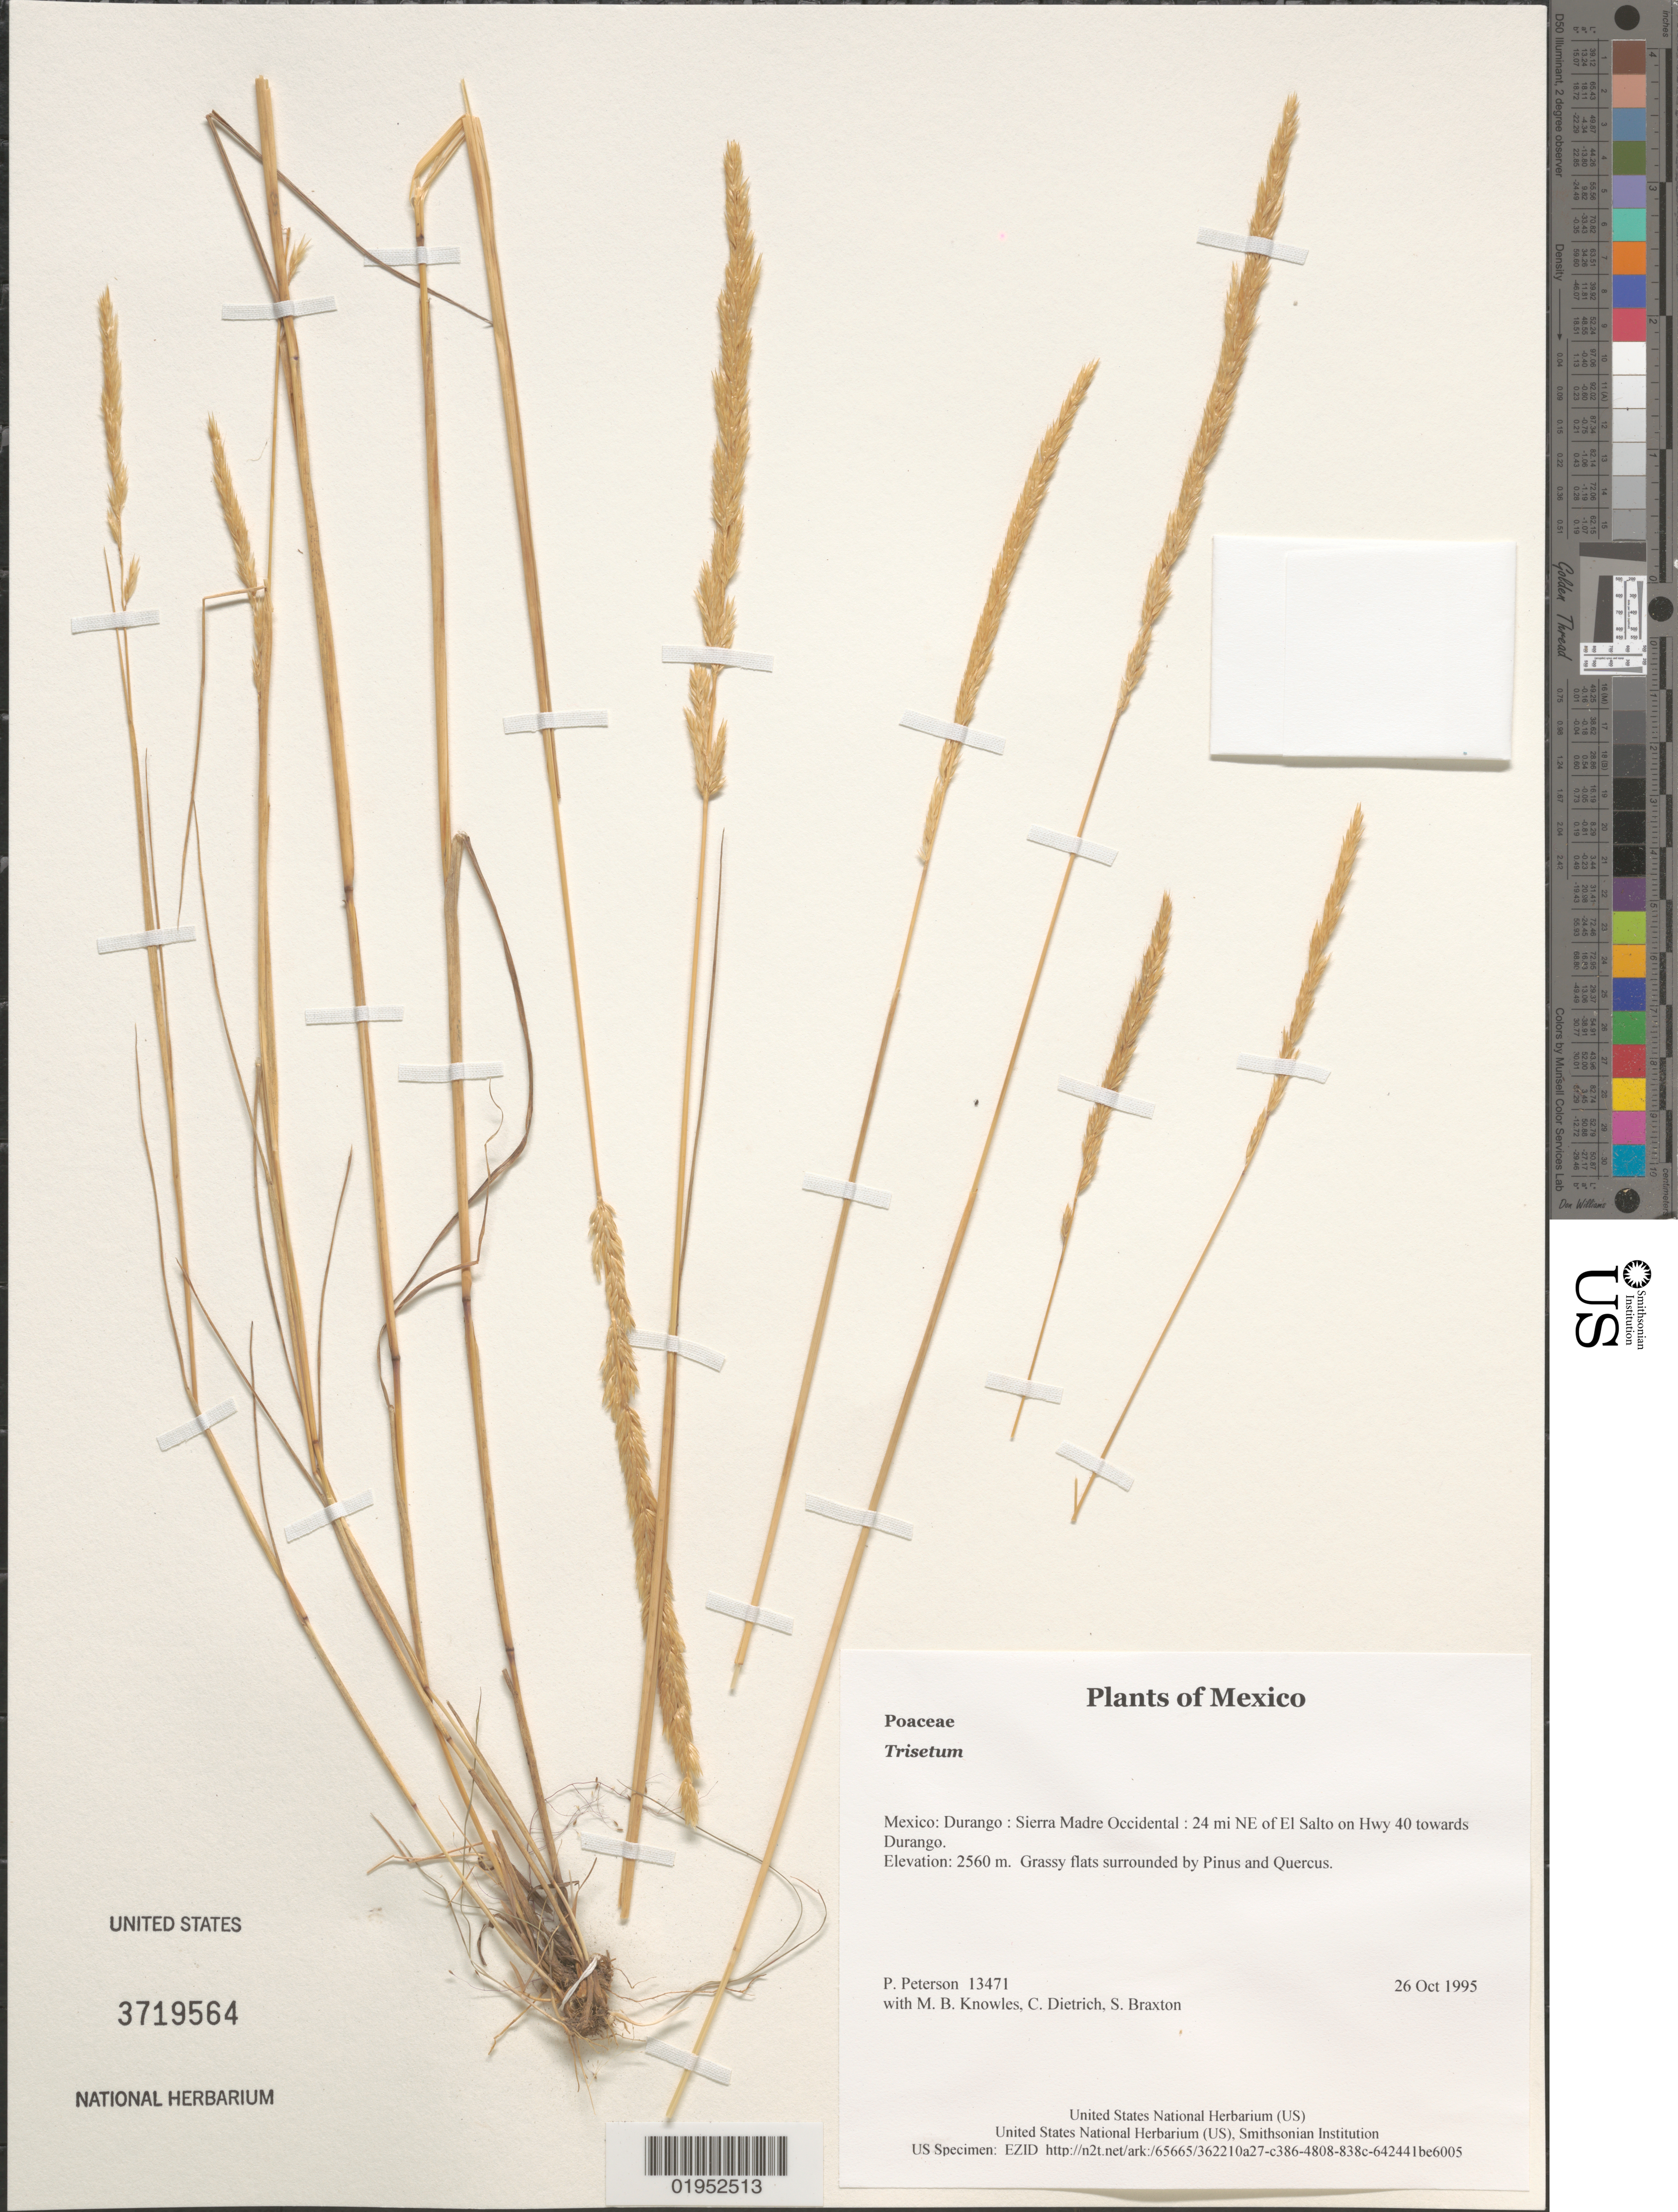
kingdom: Plantae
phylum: Tracheophyta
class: Liliopsida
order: Poales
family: Poaceae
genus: Trisetum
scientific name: Trisetum sp.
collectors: P. M. Peterson, M. B. Knowles, C. Dietrich & S. Braxton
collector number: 13471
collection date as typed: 26 Oct 1995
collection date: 1995-10-26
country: Mexico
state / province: Durango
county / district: Sierra Madre Occidental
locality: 24 mi NE of El Salto on Hwy 40 towards Durango.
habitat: Grassy flats surrounded by Pinus and Quercus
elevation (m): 2560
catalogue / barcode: US 3719564